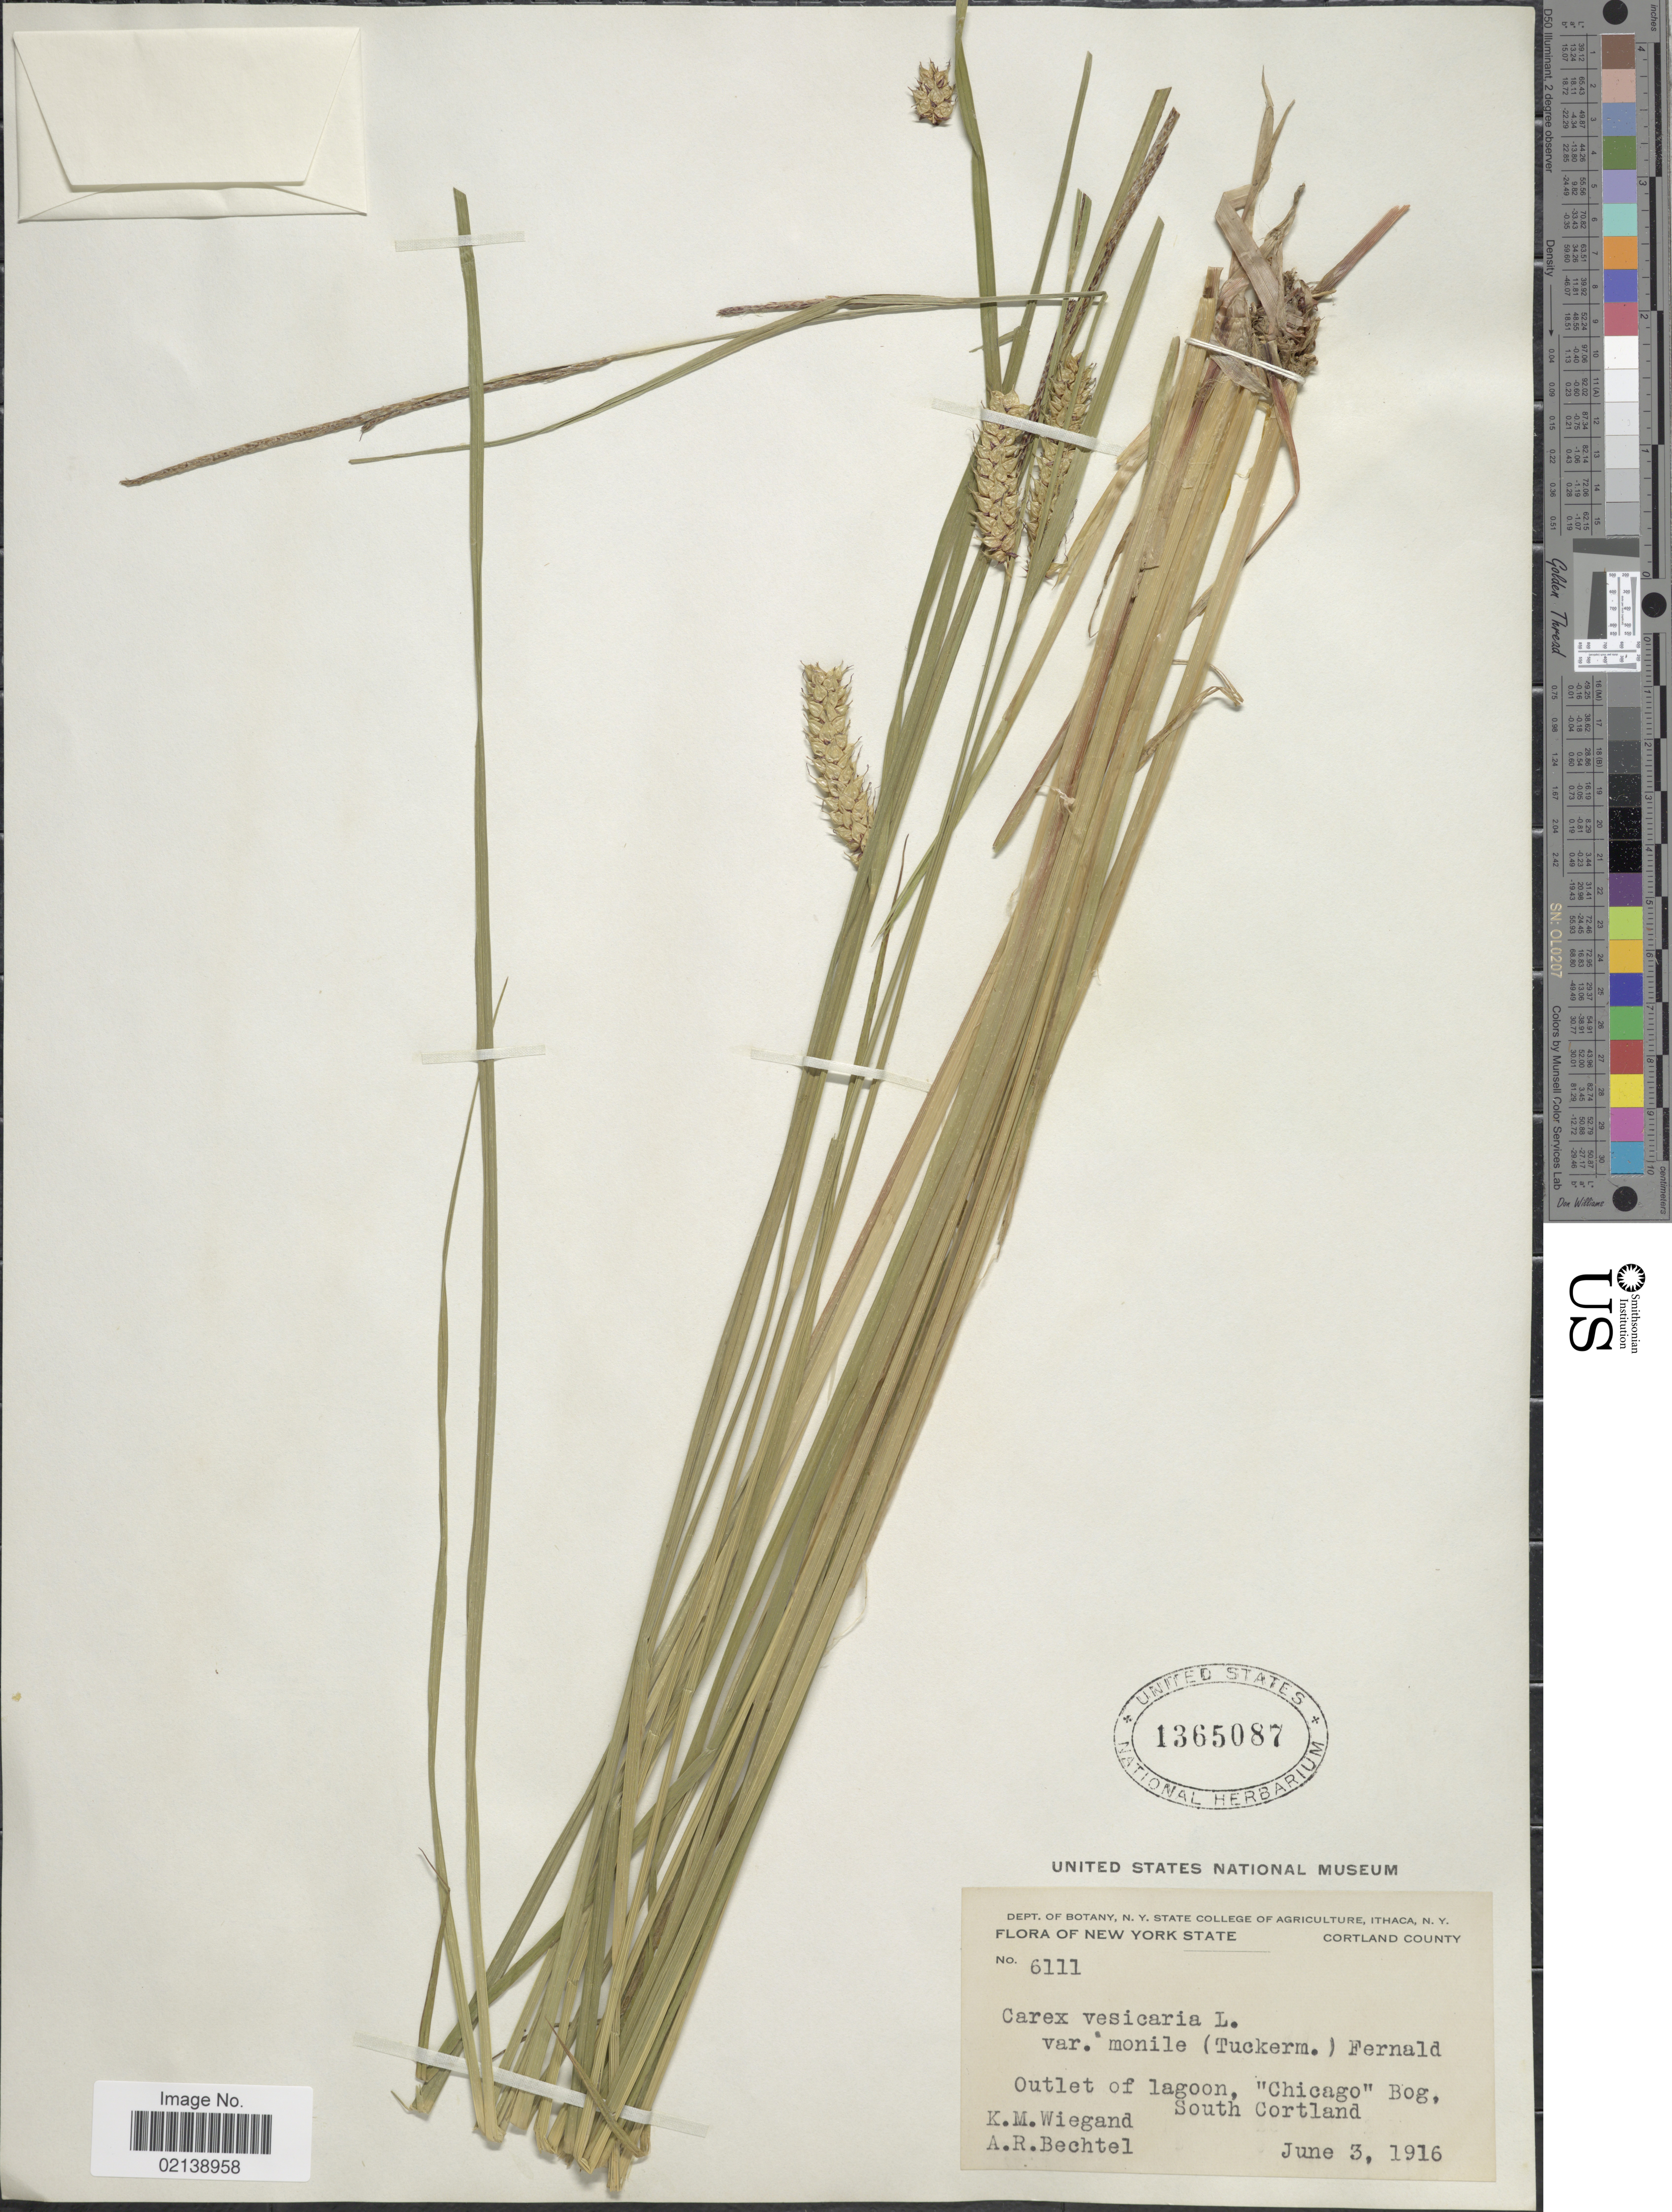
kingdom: Plantae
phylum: Tracheophyta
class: Liliopsida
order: Poales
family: Cyperaceae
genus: Carex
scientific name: Carex vesicaria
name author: L.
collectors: K. M. Wiegand & A. Bechtel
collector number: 6111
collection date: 1916-06-03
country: United States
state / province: New York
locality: Cortland County, Outlet of lagoon, 'Chicago' Bog, South Cortland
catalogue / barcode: US 1365087